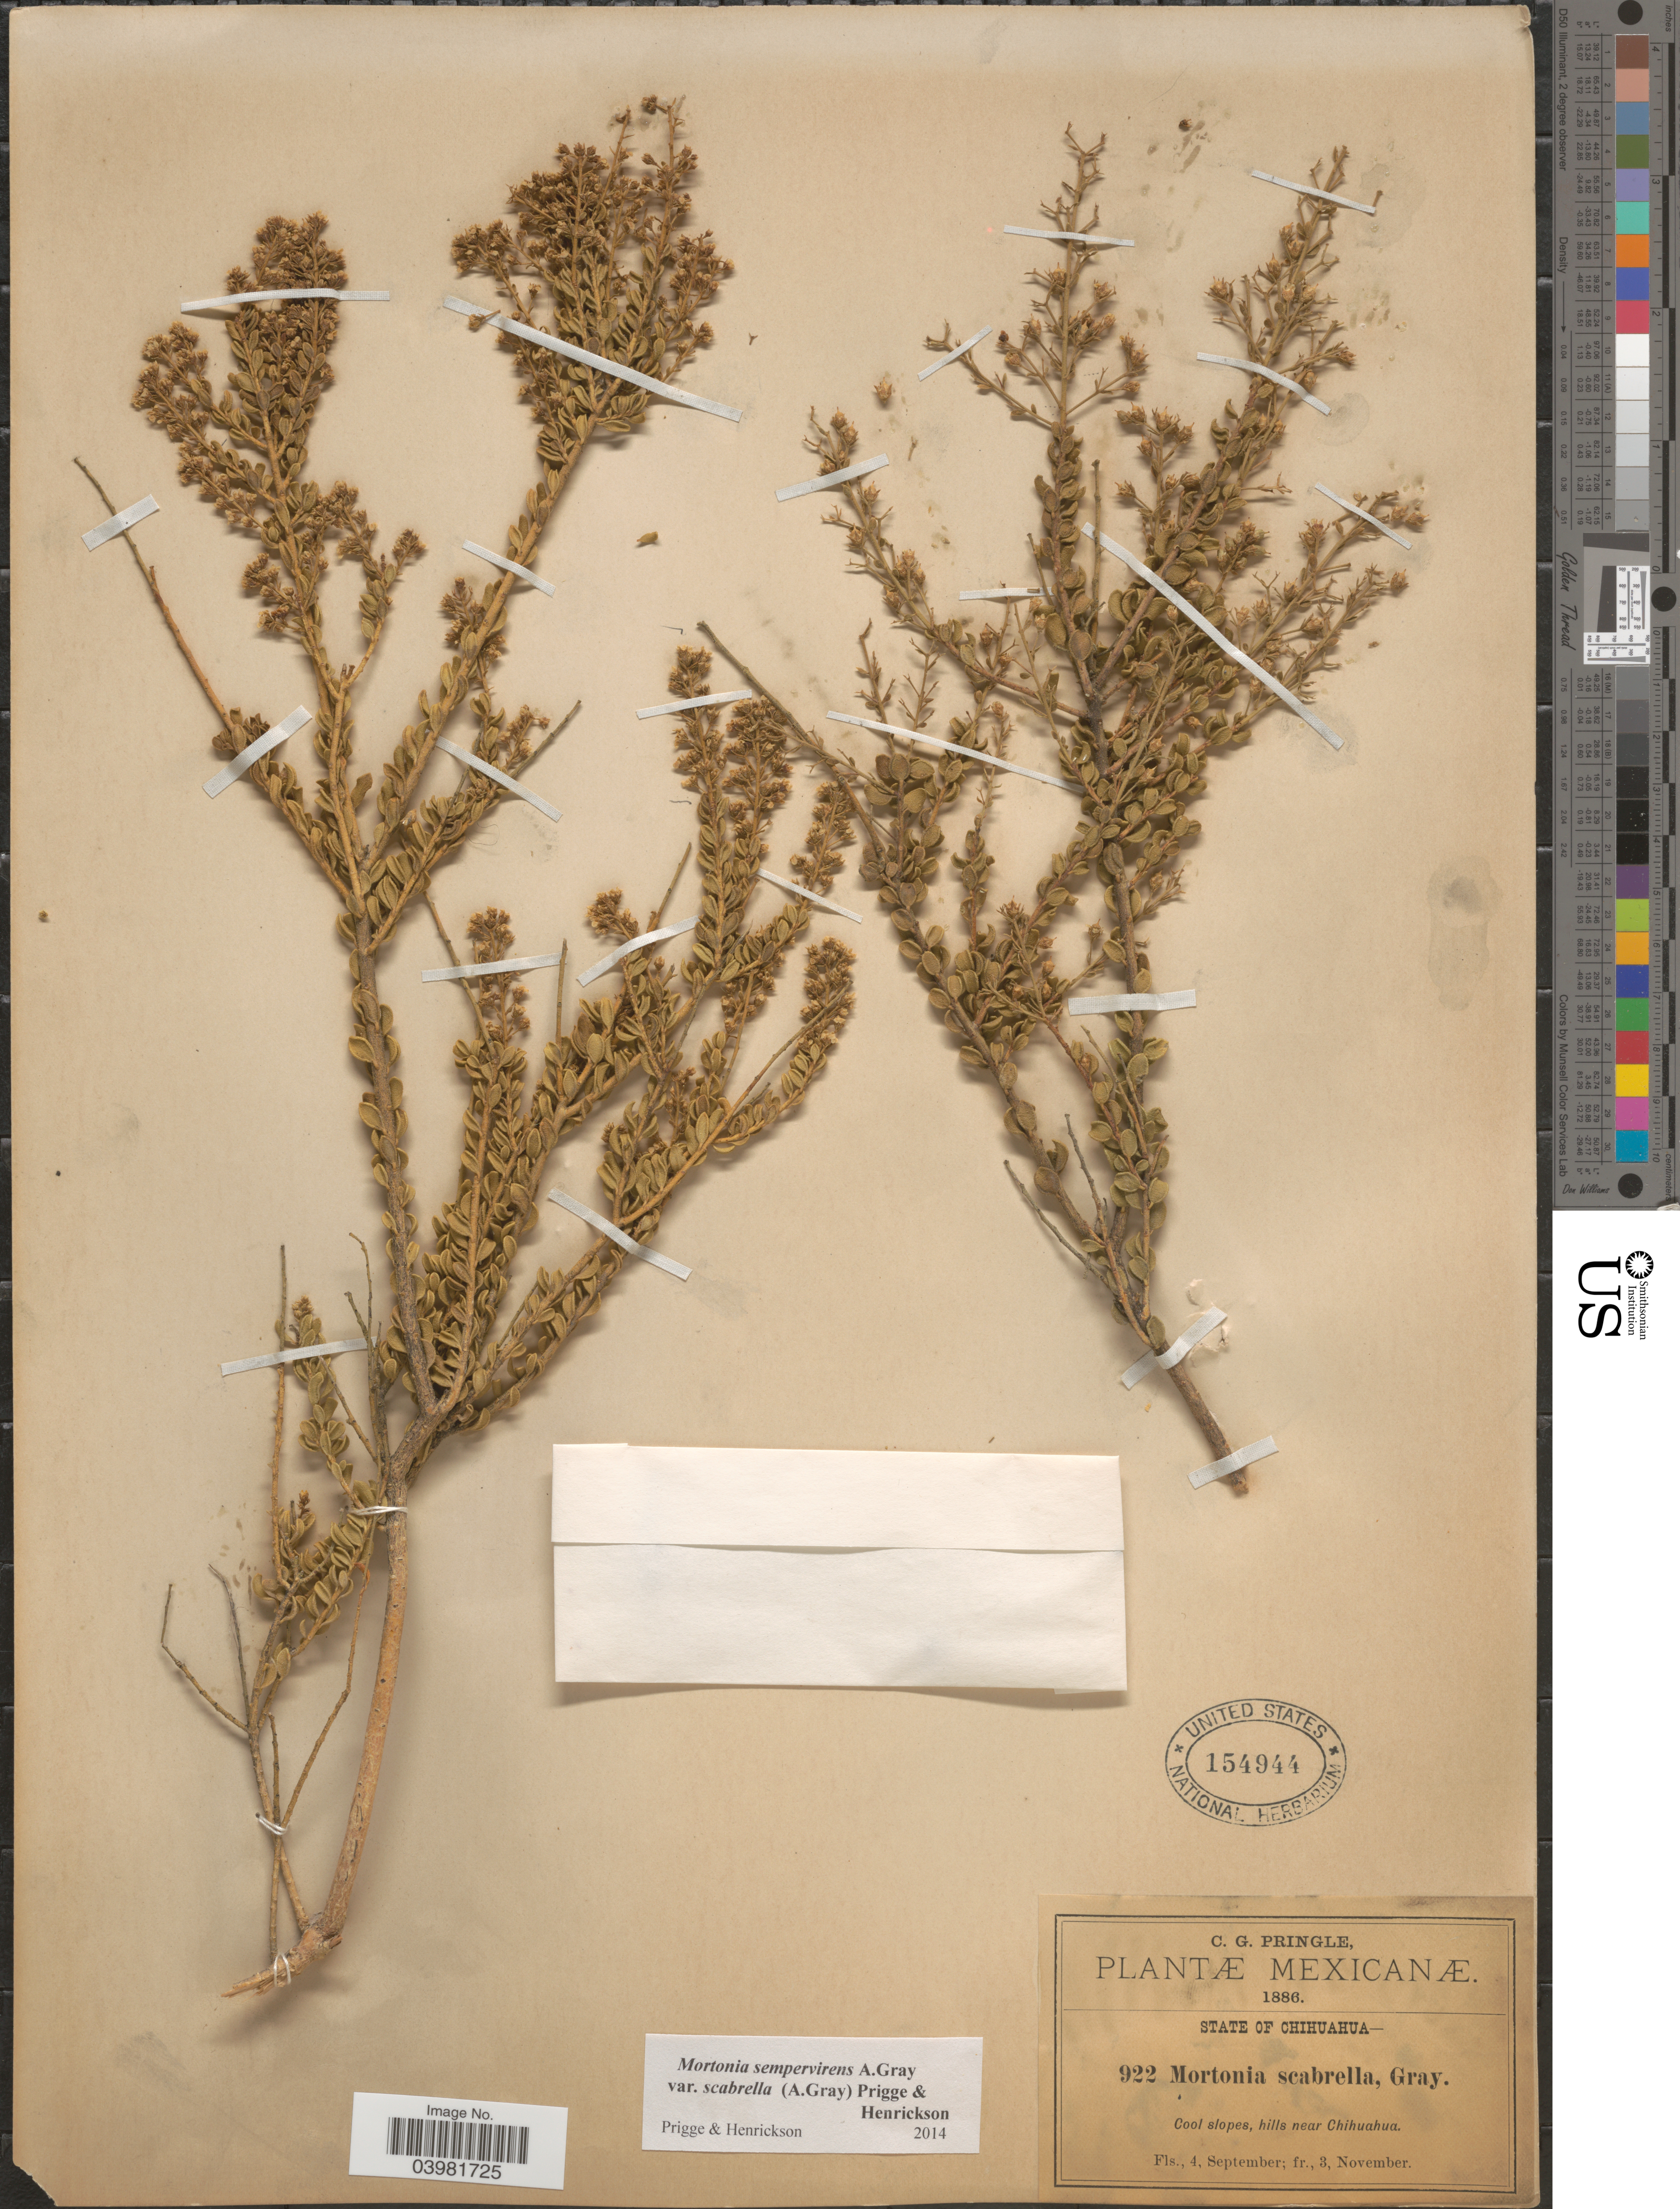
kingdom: Plantae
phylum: Tracheophyta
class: Magnoliopsida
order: Celastrales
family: Celastraceae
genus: Mortonia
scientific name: Mortonia scabrella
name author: A. Gray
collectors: C. G. Pringle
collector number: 922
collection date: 1886-09-04/1886-11-03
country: Mexico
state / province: Chihuahua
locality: Hills near Chihuahua.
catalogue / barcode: US 154944